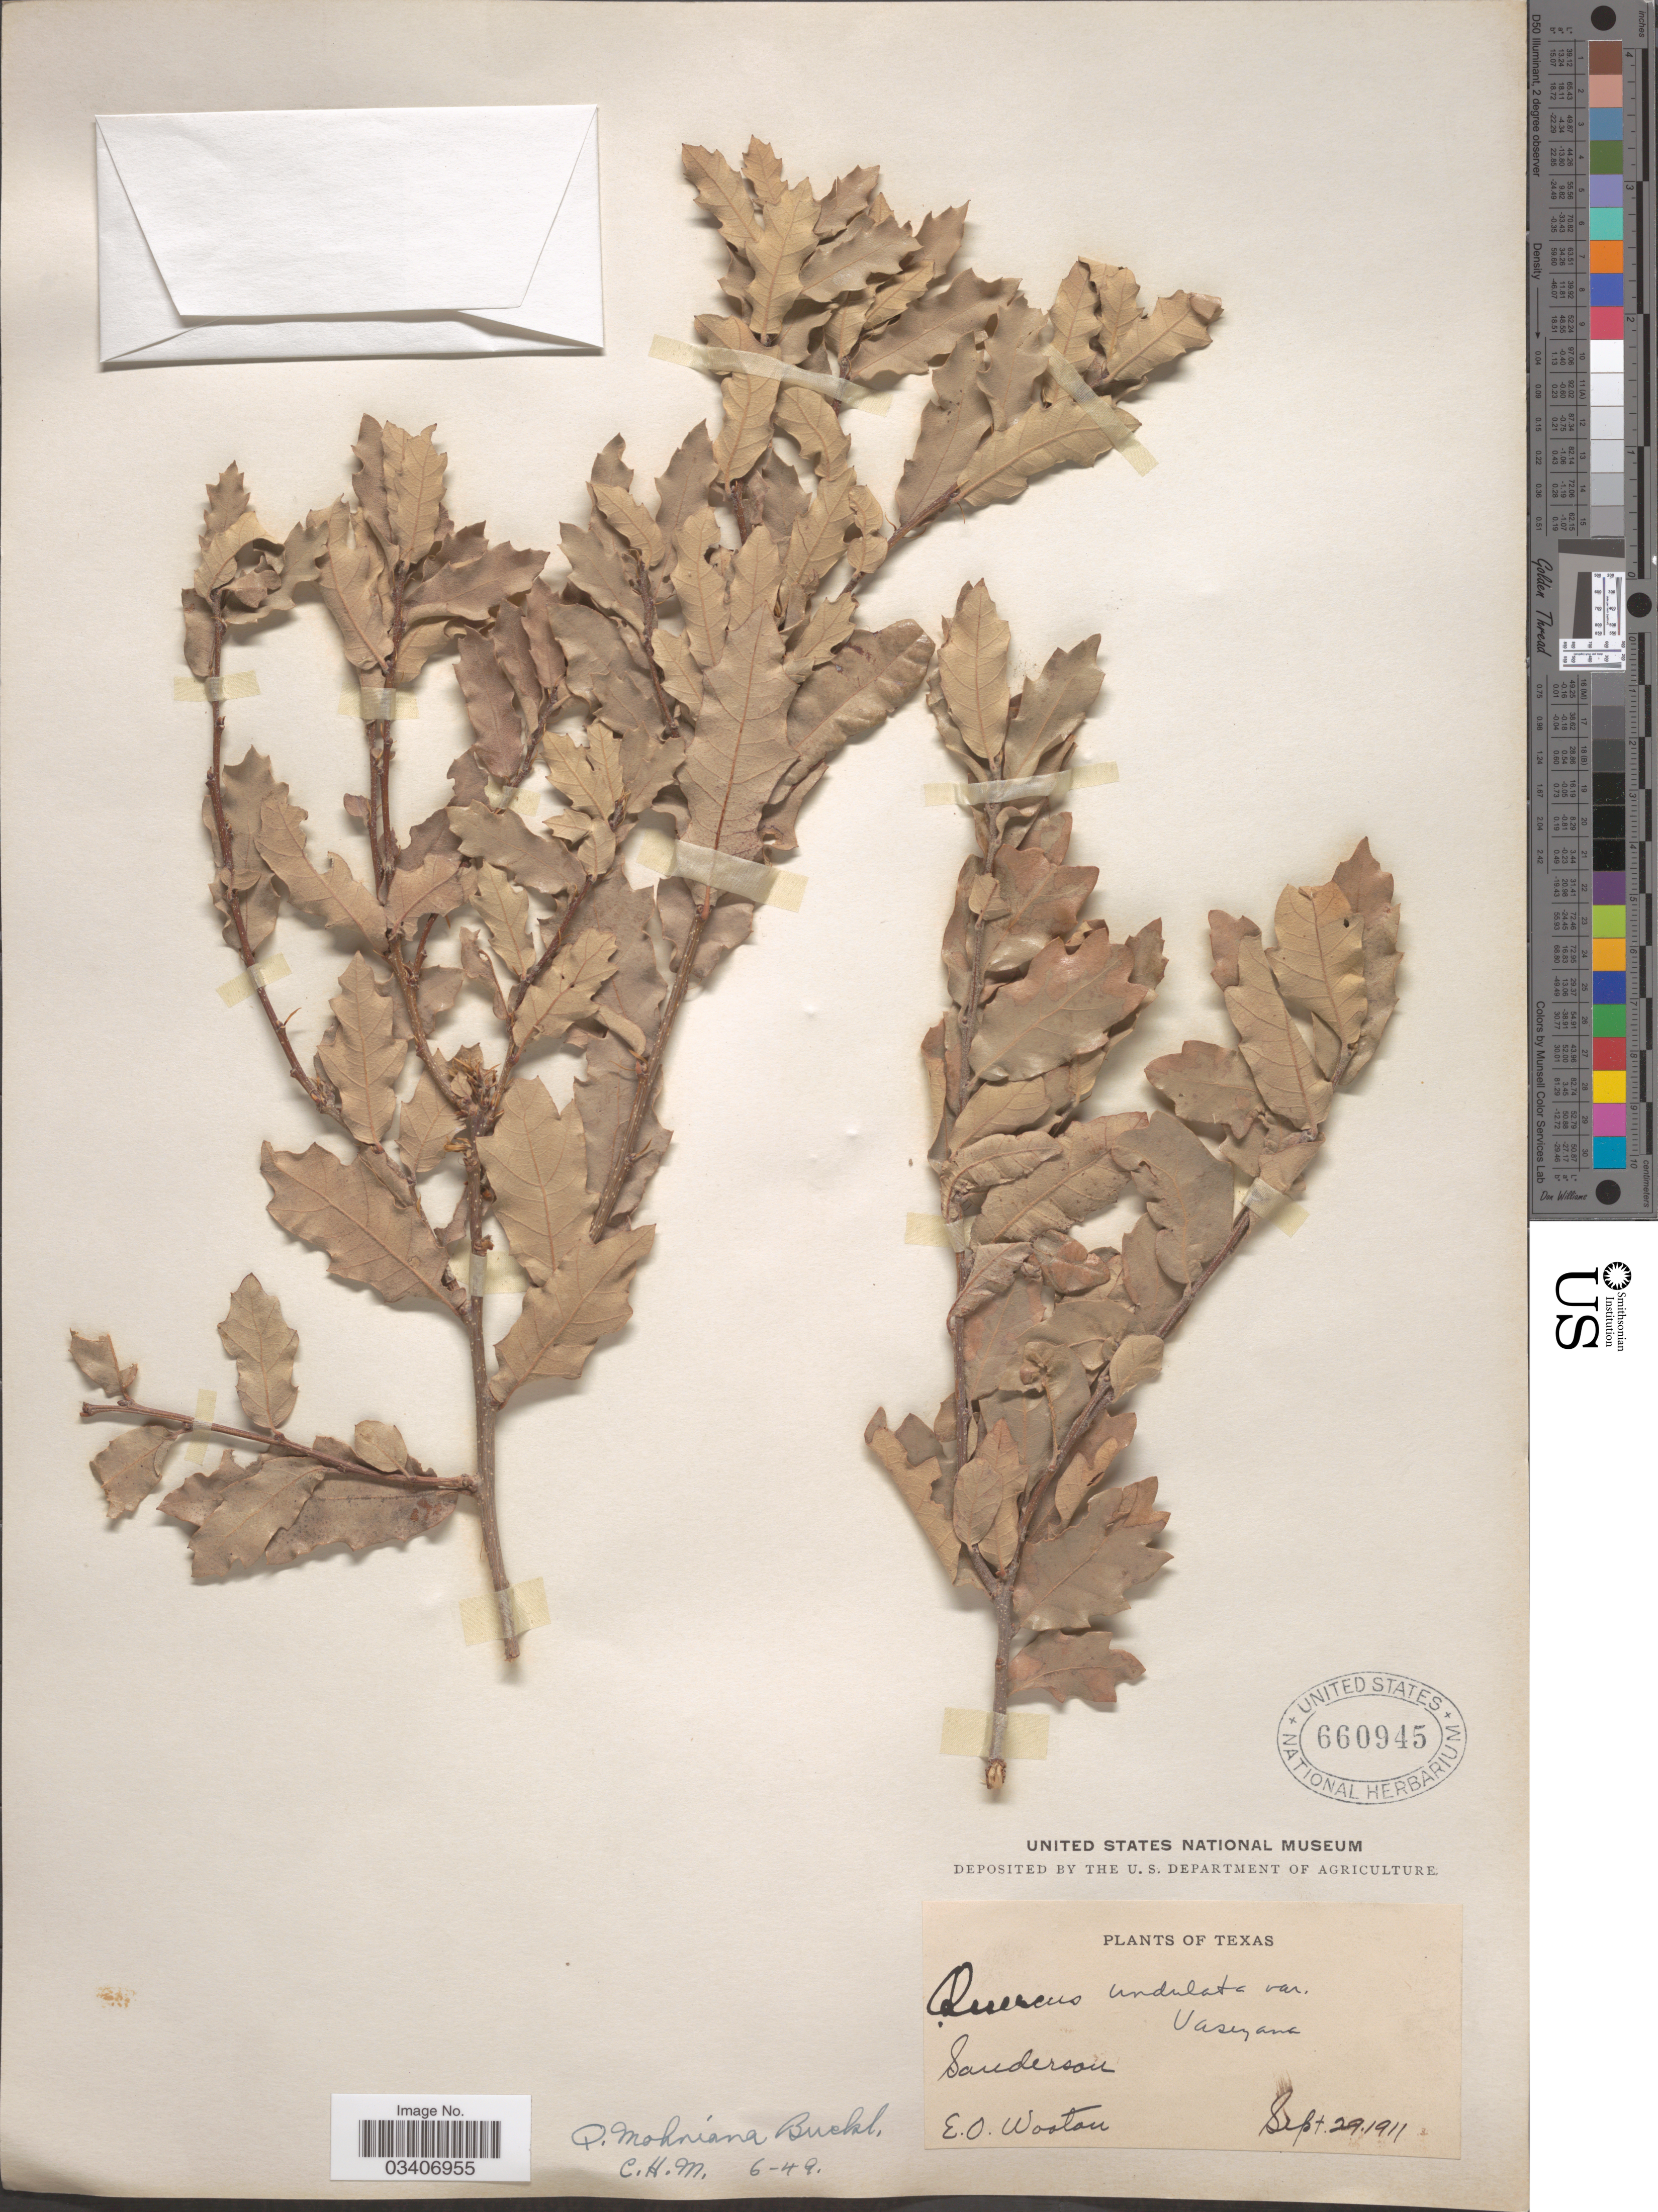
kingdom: Plantae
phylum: Tracheophyta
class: Magnoliopsida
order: Fagales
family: Fagaceae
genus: Quercus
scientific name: Quercus mohriana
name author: Buckley ex Rydb.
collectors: E. O. Wooton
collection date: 1911-09-29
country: United States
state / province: Texas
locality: Sanderson.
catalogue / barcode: US 660945